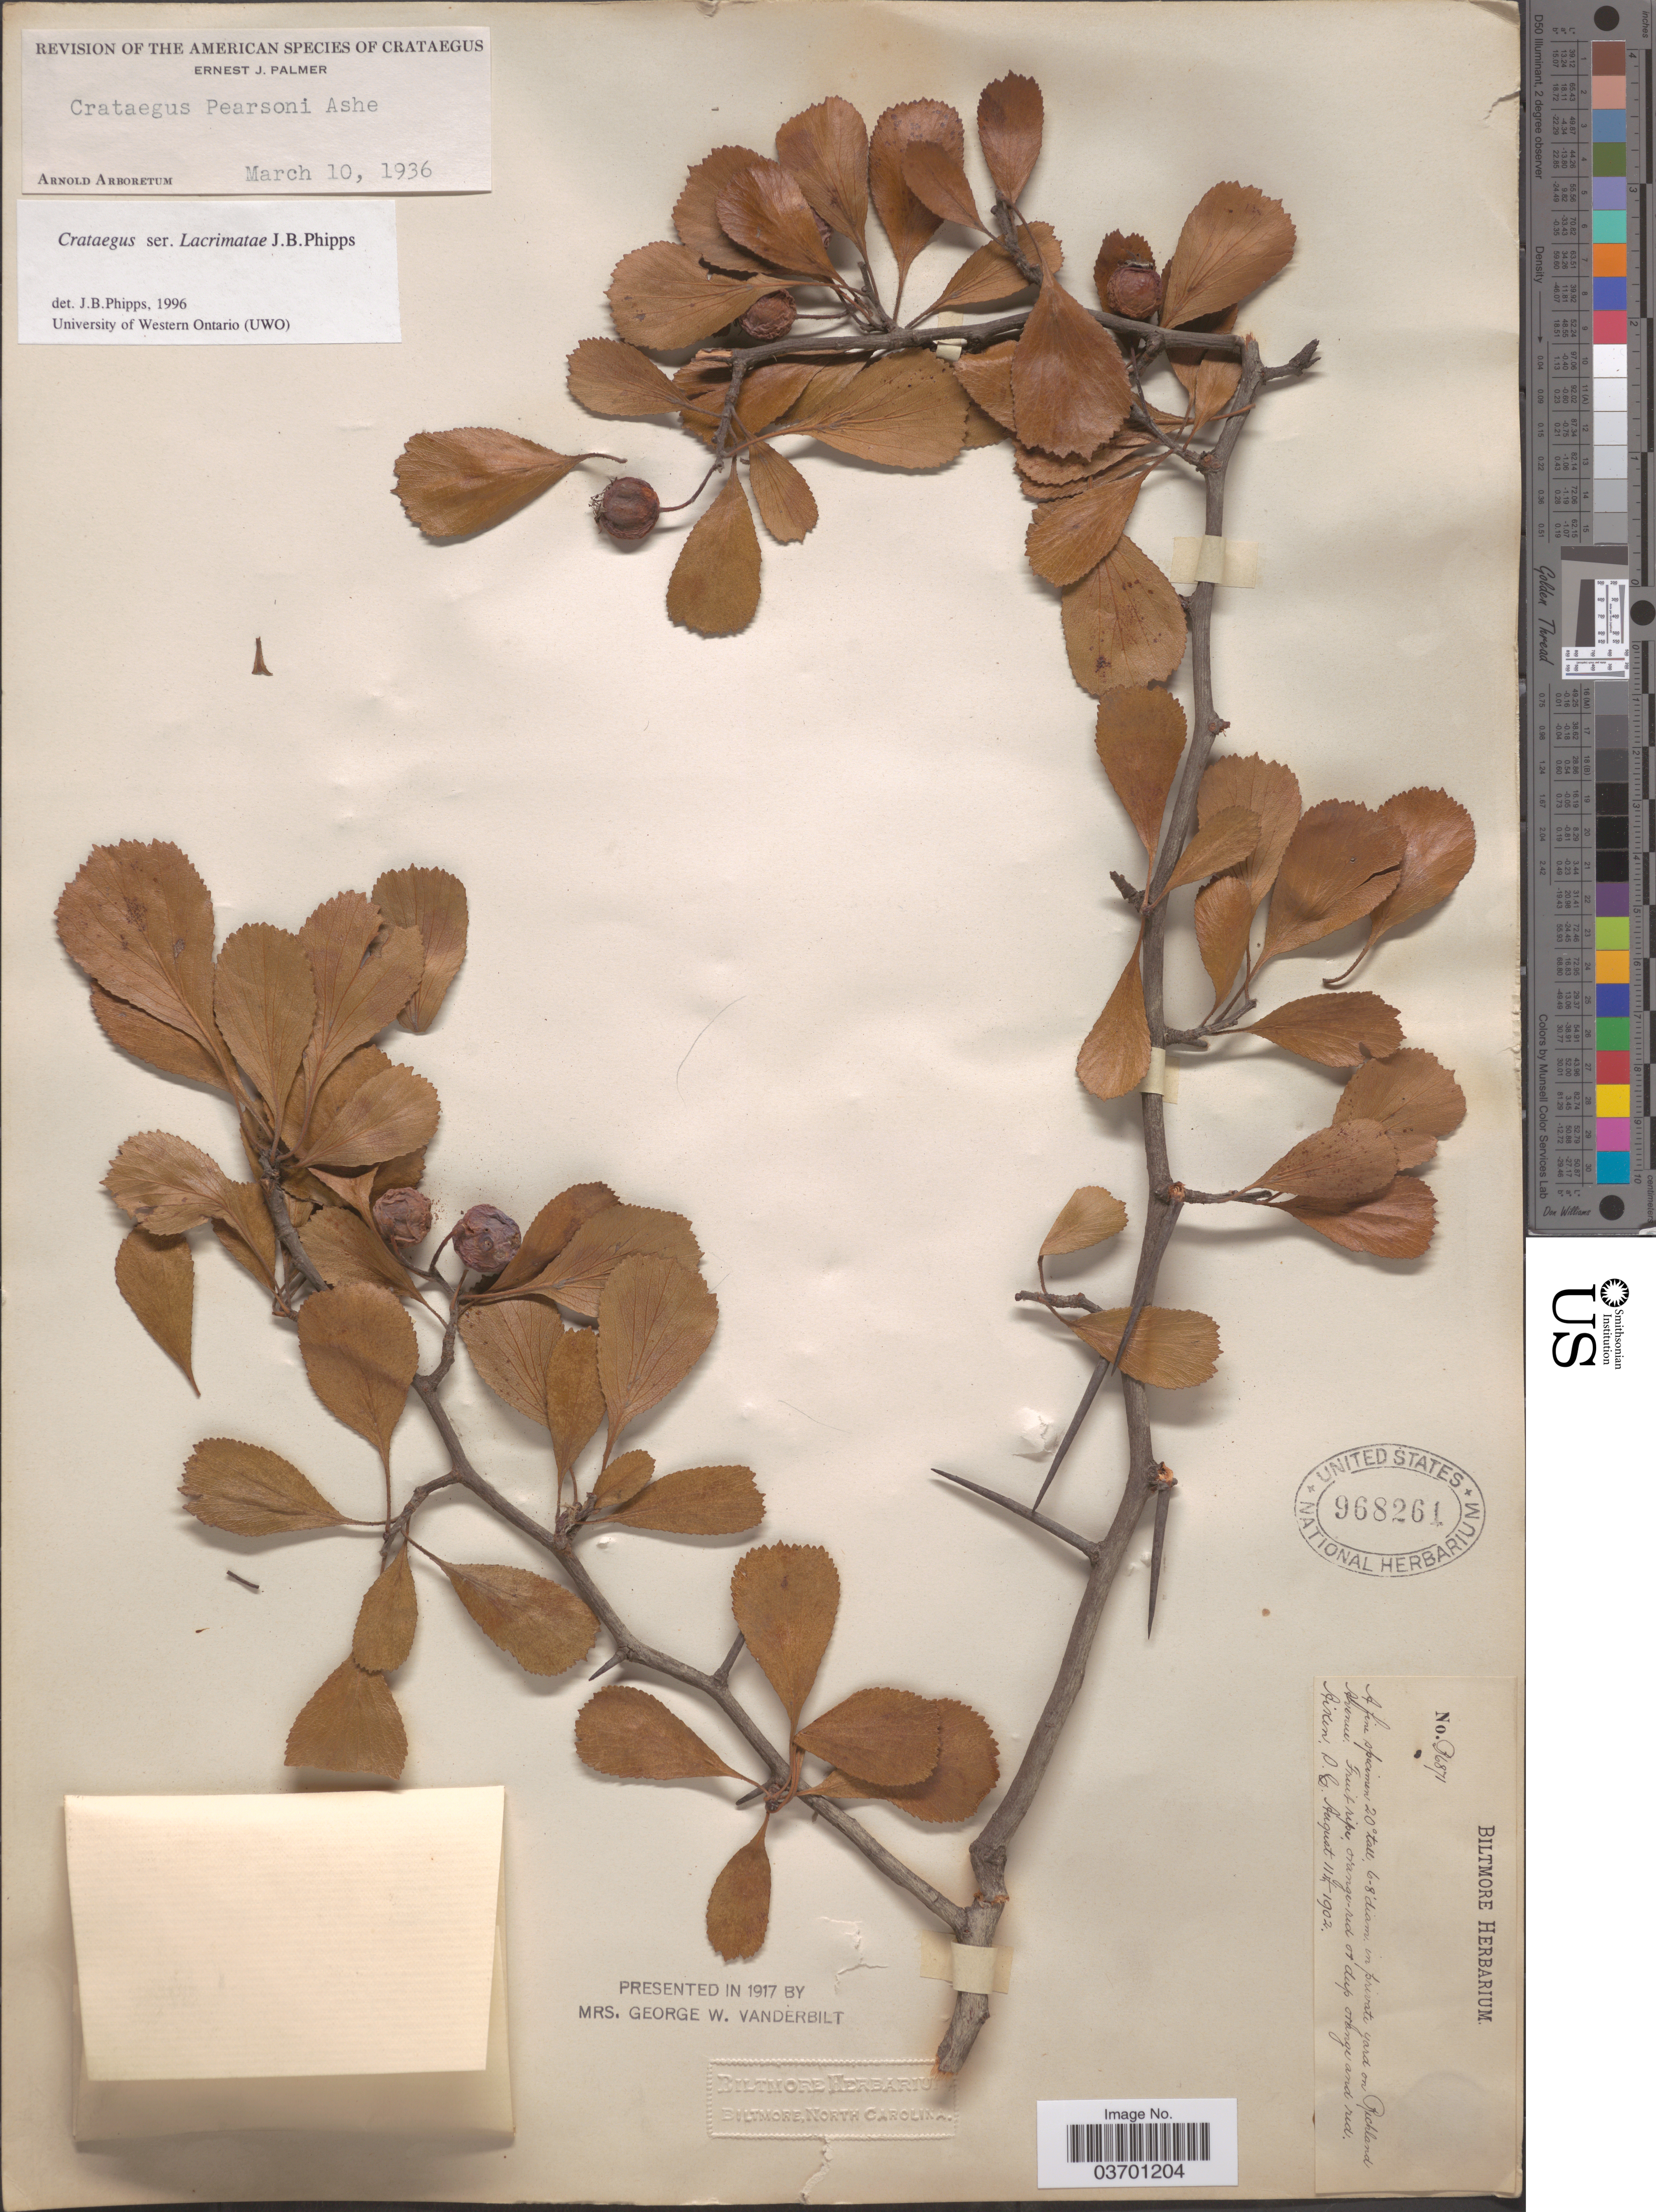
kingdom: Plantae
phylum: Tracheophyta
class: Magnoliopsida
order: Rosales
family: Rosaceae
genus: Crataegus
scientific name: Crataegus pearsonii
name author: Ashe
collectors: ex herb. Biltmore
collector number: B6871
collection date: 1902-08-11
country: United States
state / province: South Carolina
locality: Aiken.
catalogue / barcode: US 968261